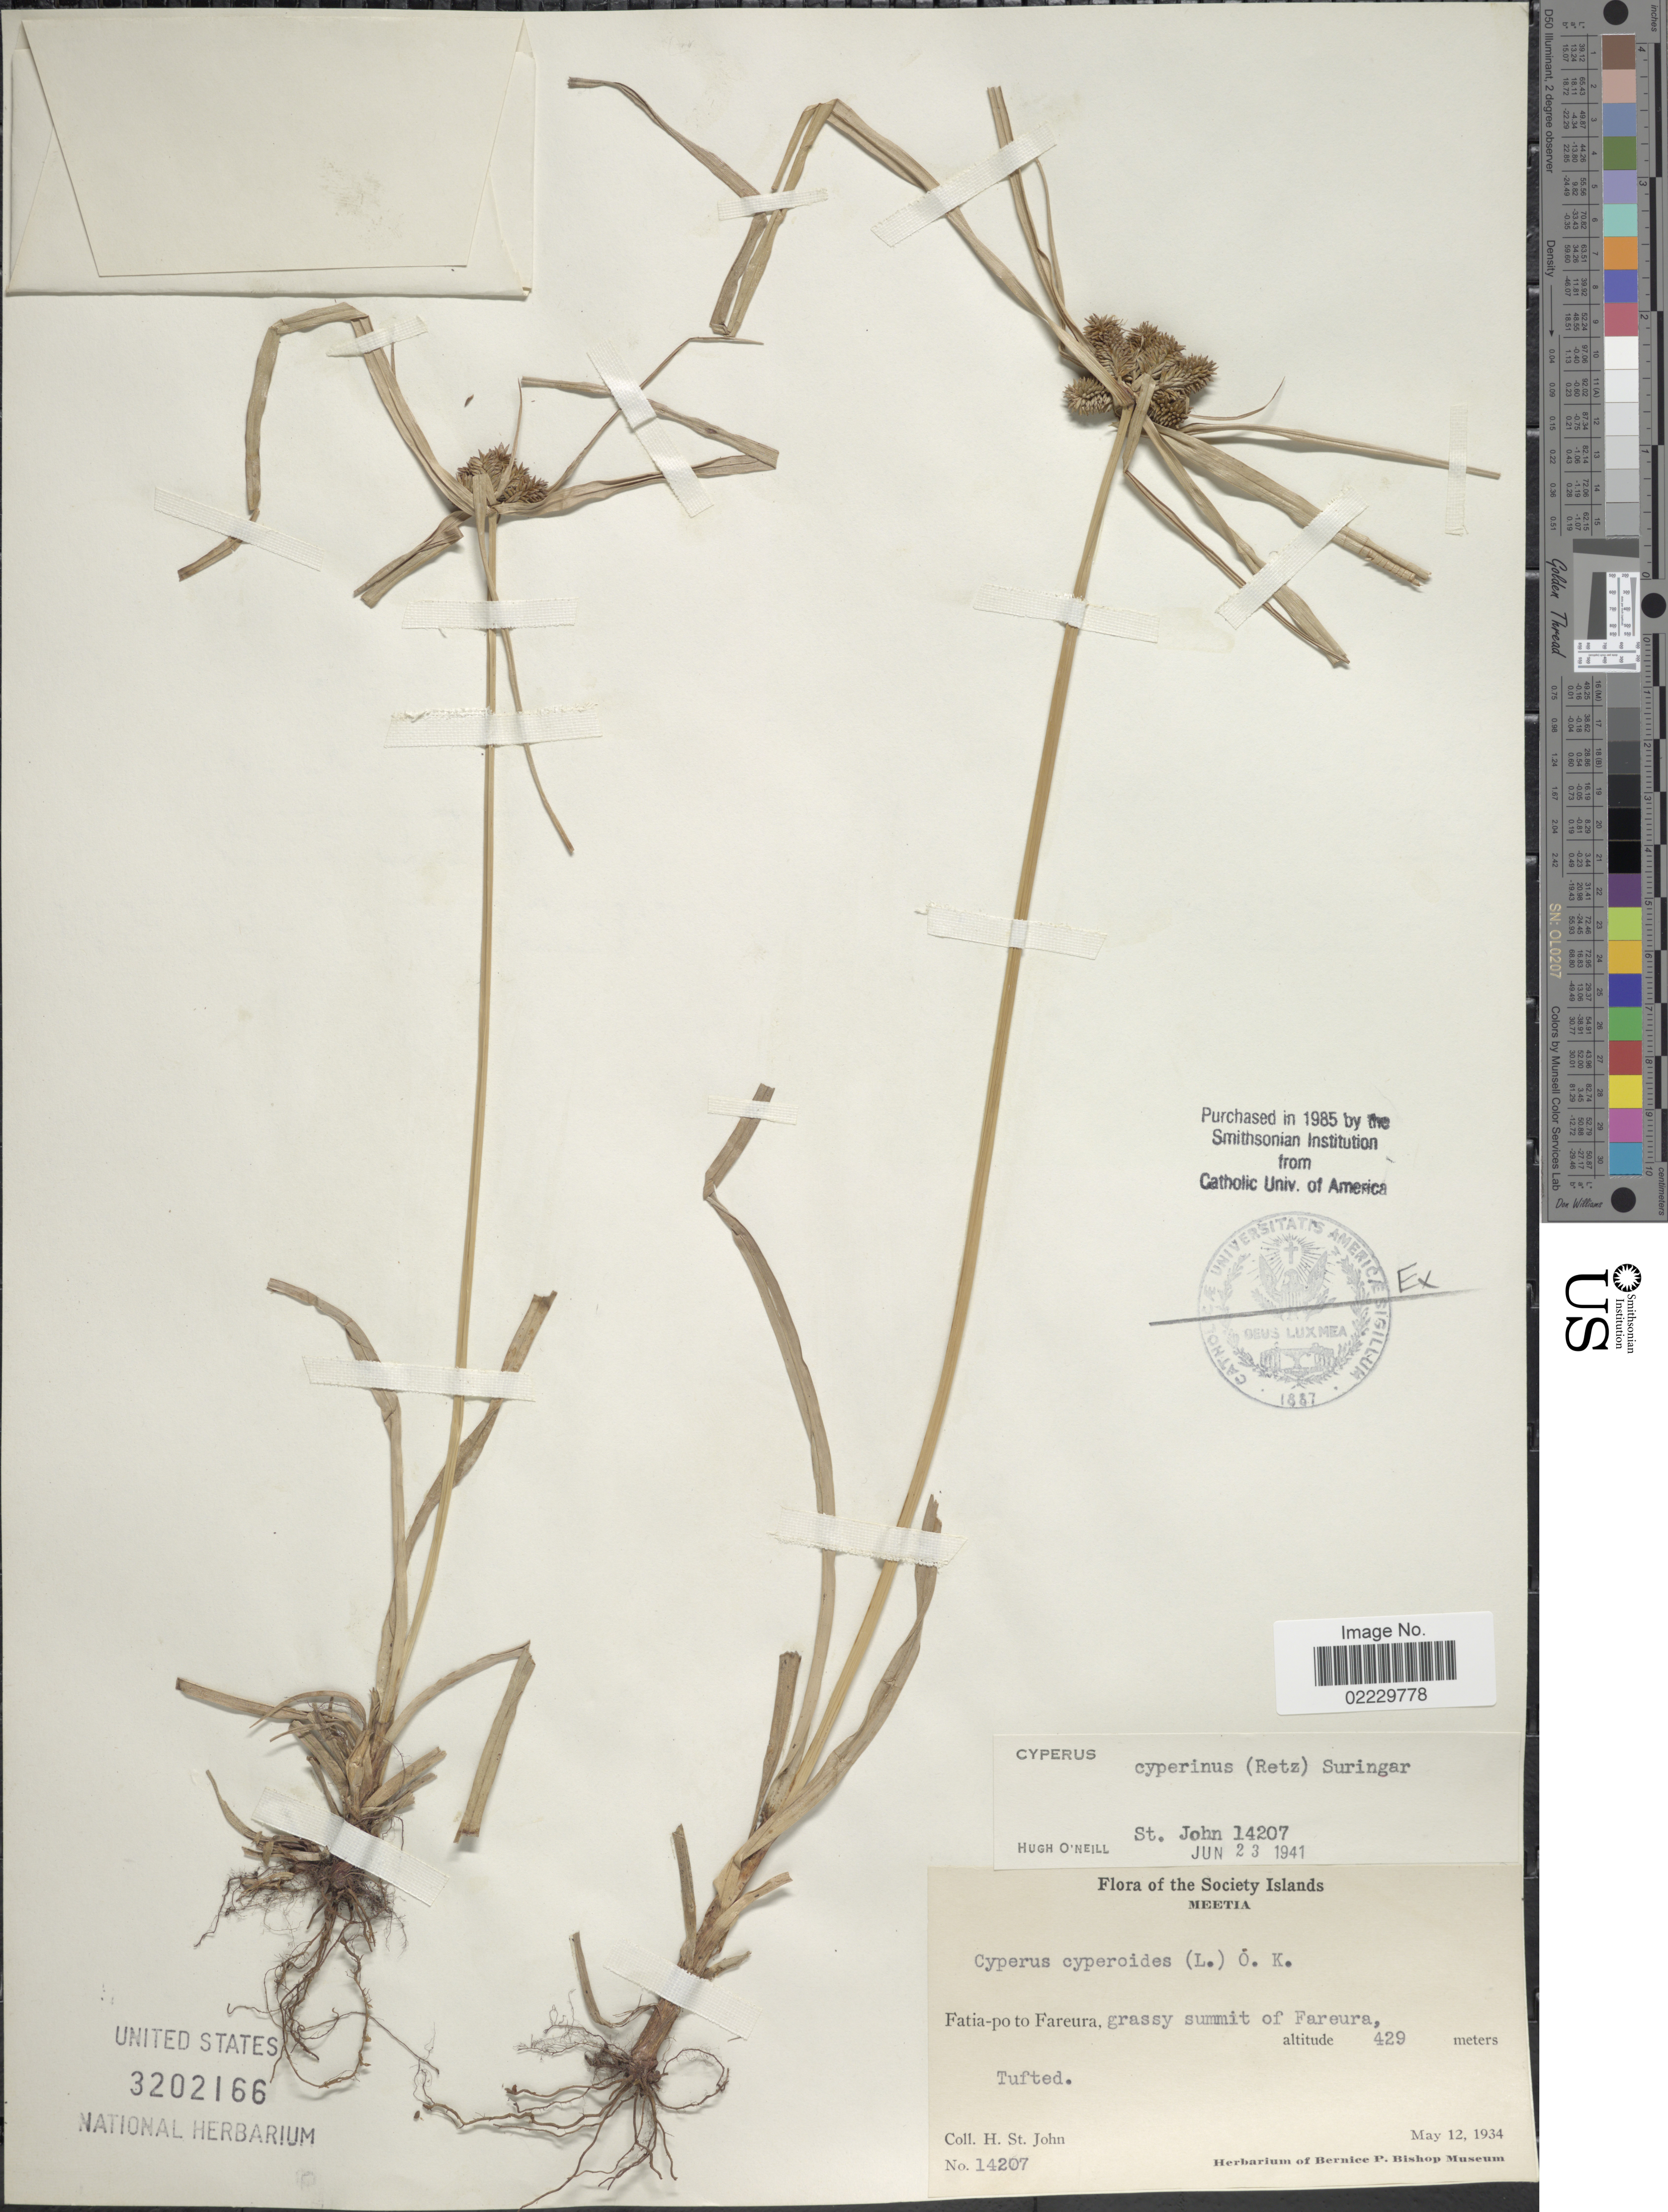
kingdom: Plantae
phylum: Tracheophyta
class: Liliopsida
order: Poales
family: Cyperaceae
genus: Cyperus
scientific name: Cyperus cyperinus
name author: (Retz.) Valck. Sur.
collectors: H. St. John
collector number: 14207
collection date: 1934-05-12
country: French Polynesia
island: Mehetia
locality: Society Islands. Meetia. Fatia- po to Fareura, grassy summit of Fareura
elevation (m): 429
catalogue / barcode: US 3202166